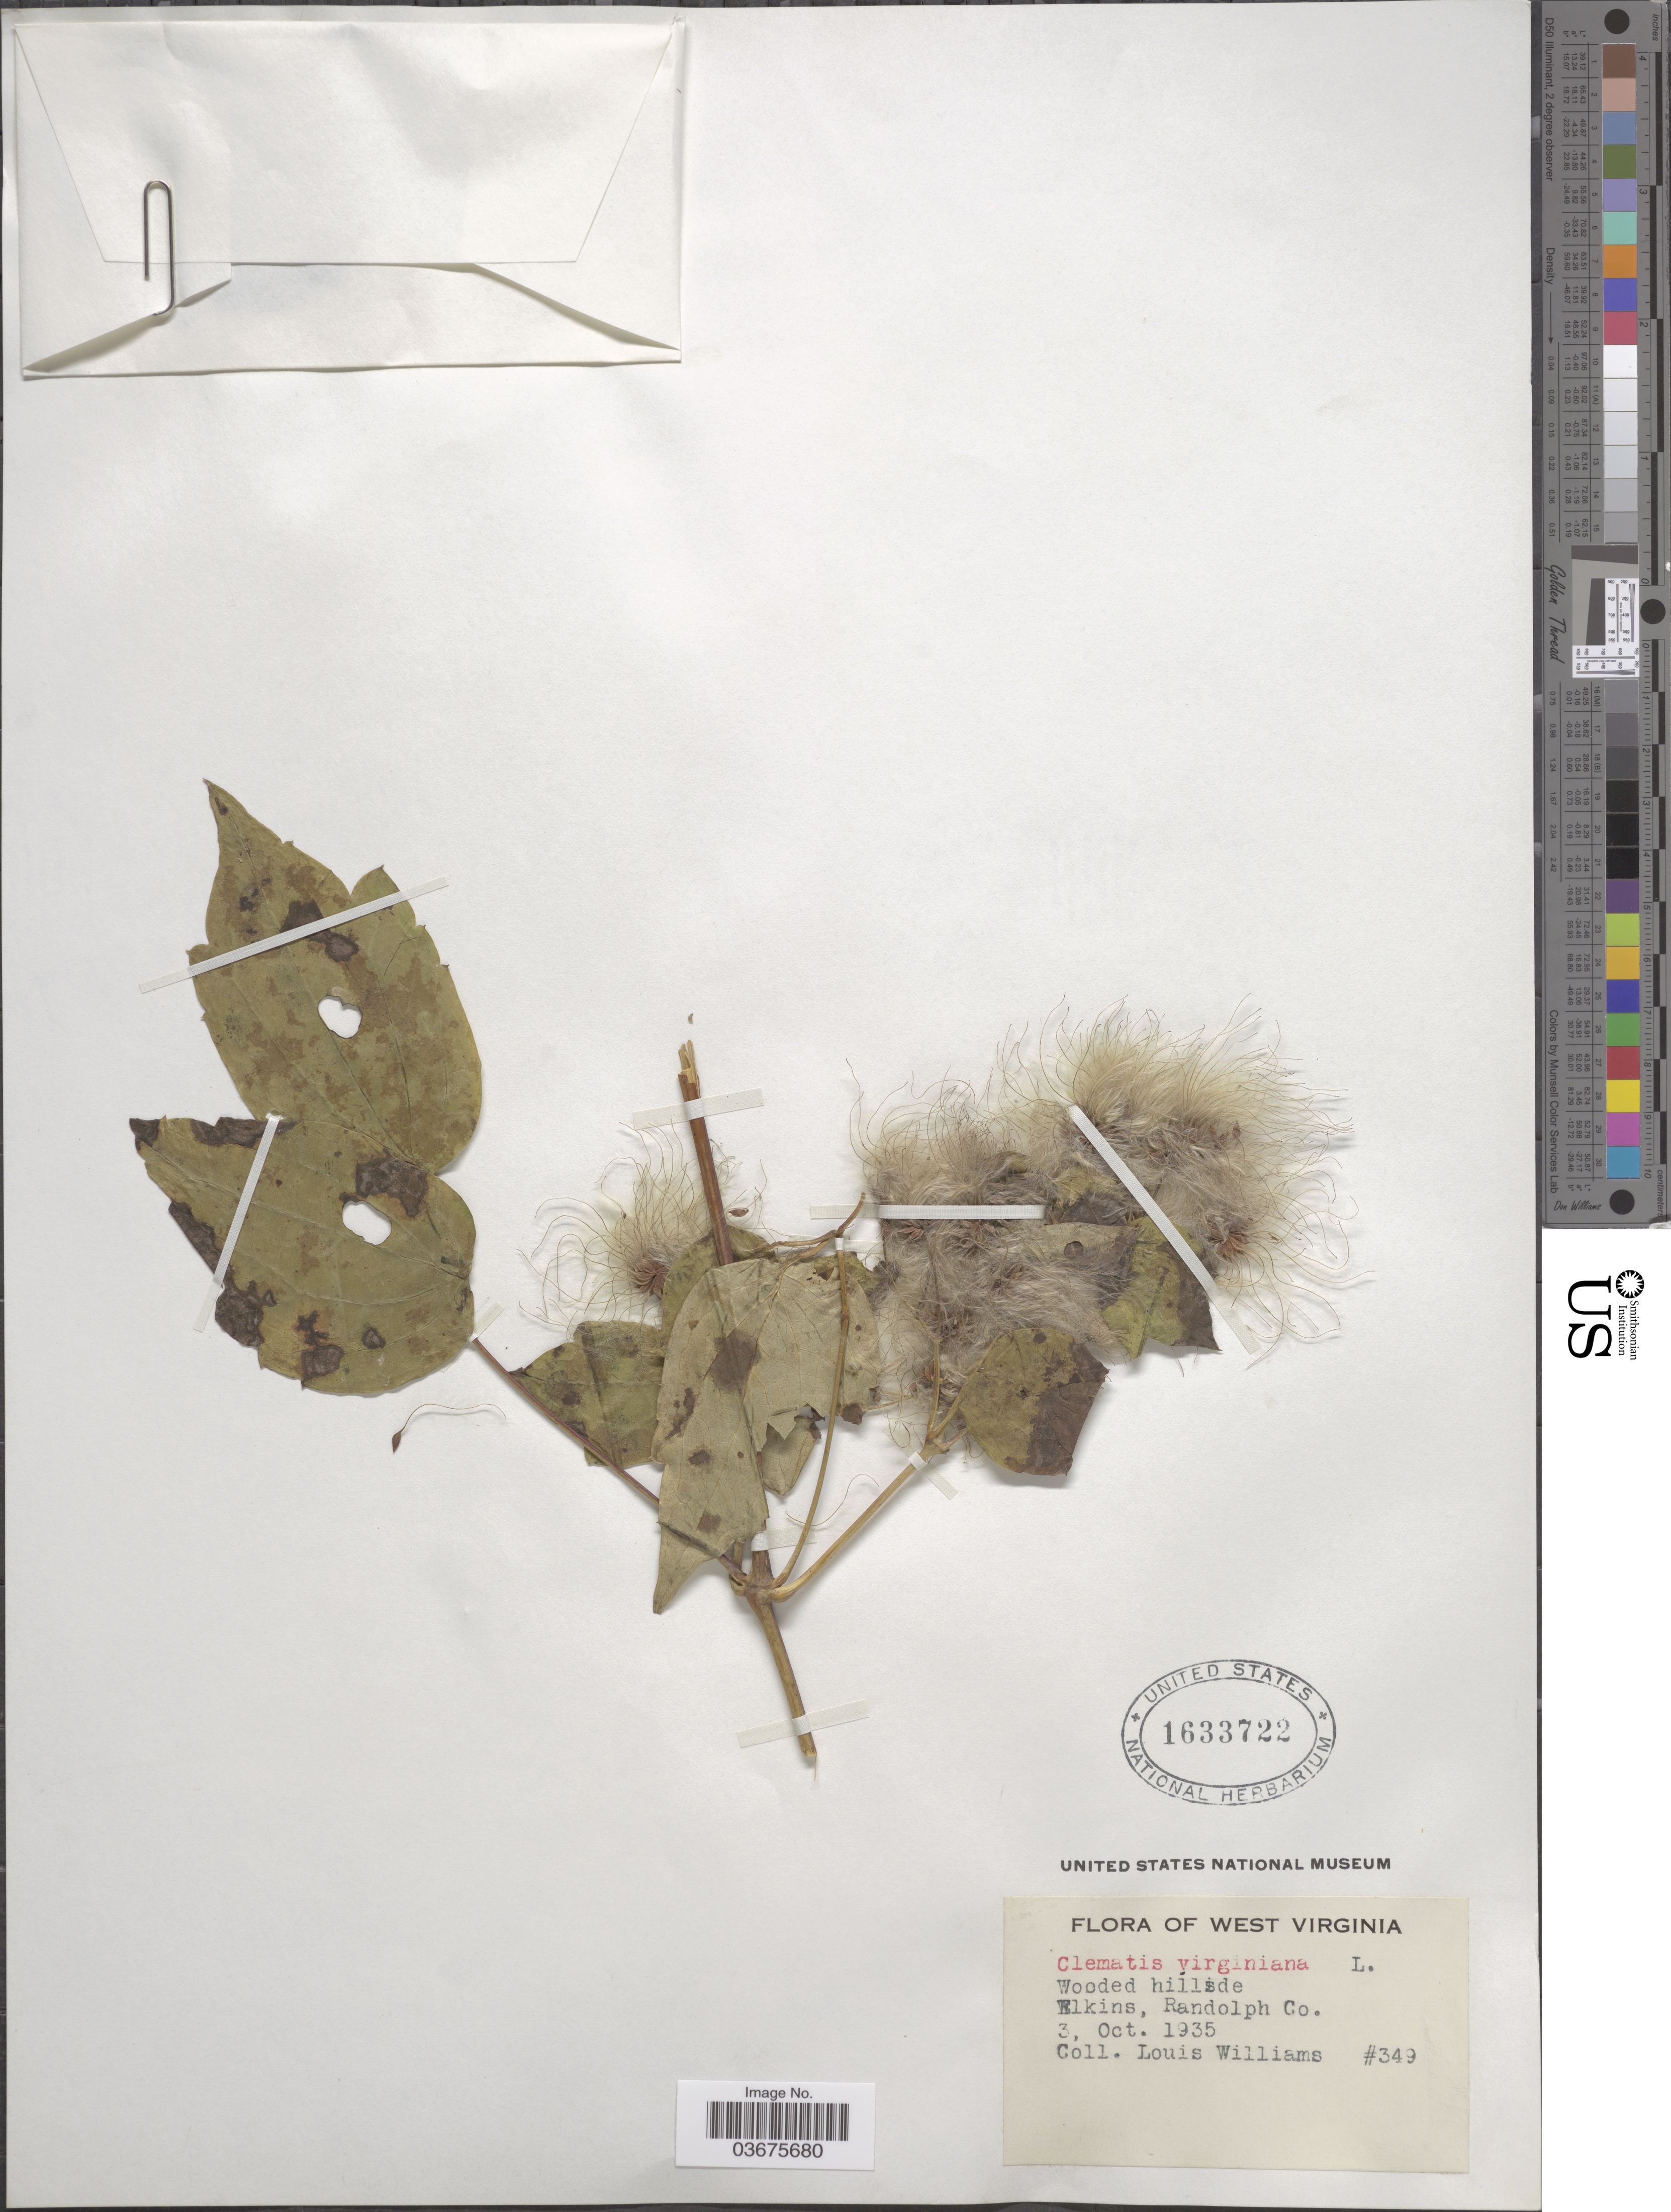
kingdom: Plantae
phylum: Tracheophyta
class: Magnoliopsida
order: Ranunculales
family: Ranunculaceae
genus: Clematis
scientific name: Clematis virginiana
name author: L.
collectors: L. Williams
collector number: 349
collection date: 1935-10-03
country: United States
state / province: West Virginia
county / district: Randolph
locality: Elkins, Randolph Co.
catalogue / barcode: US 1633722